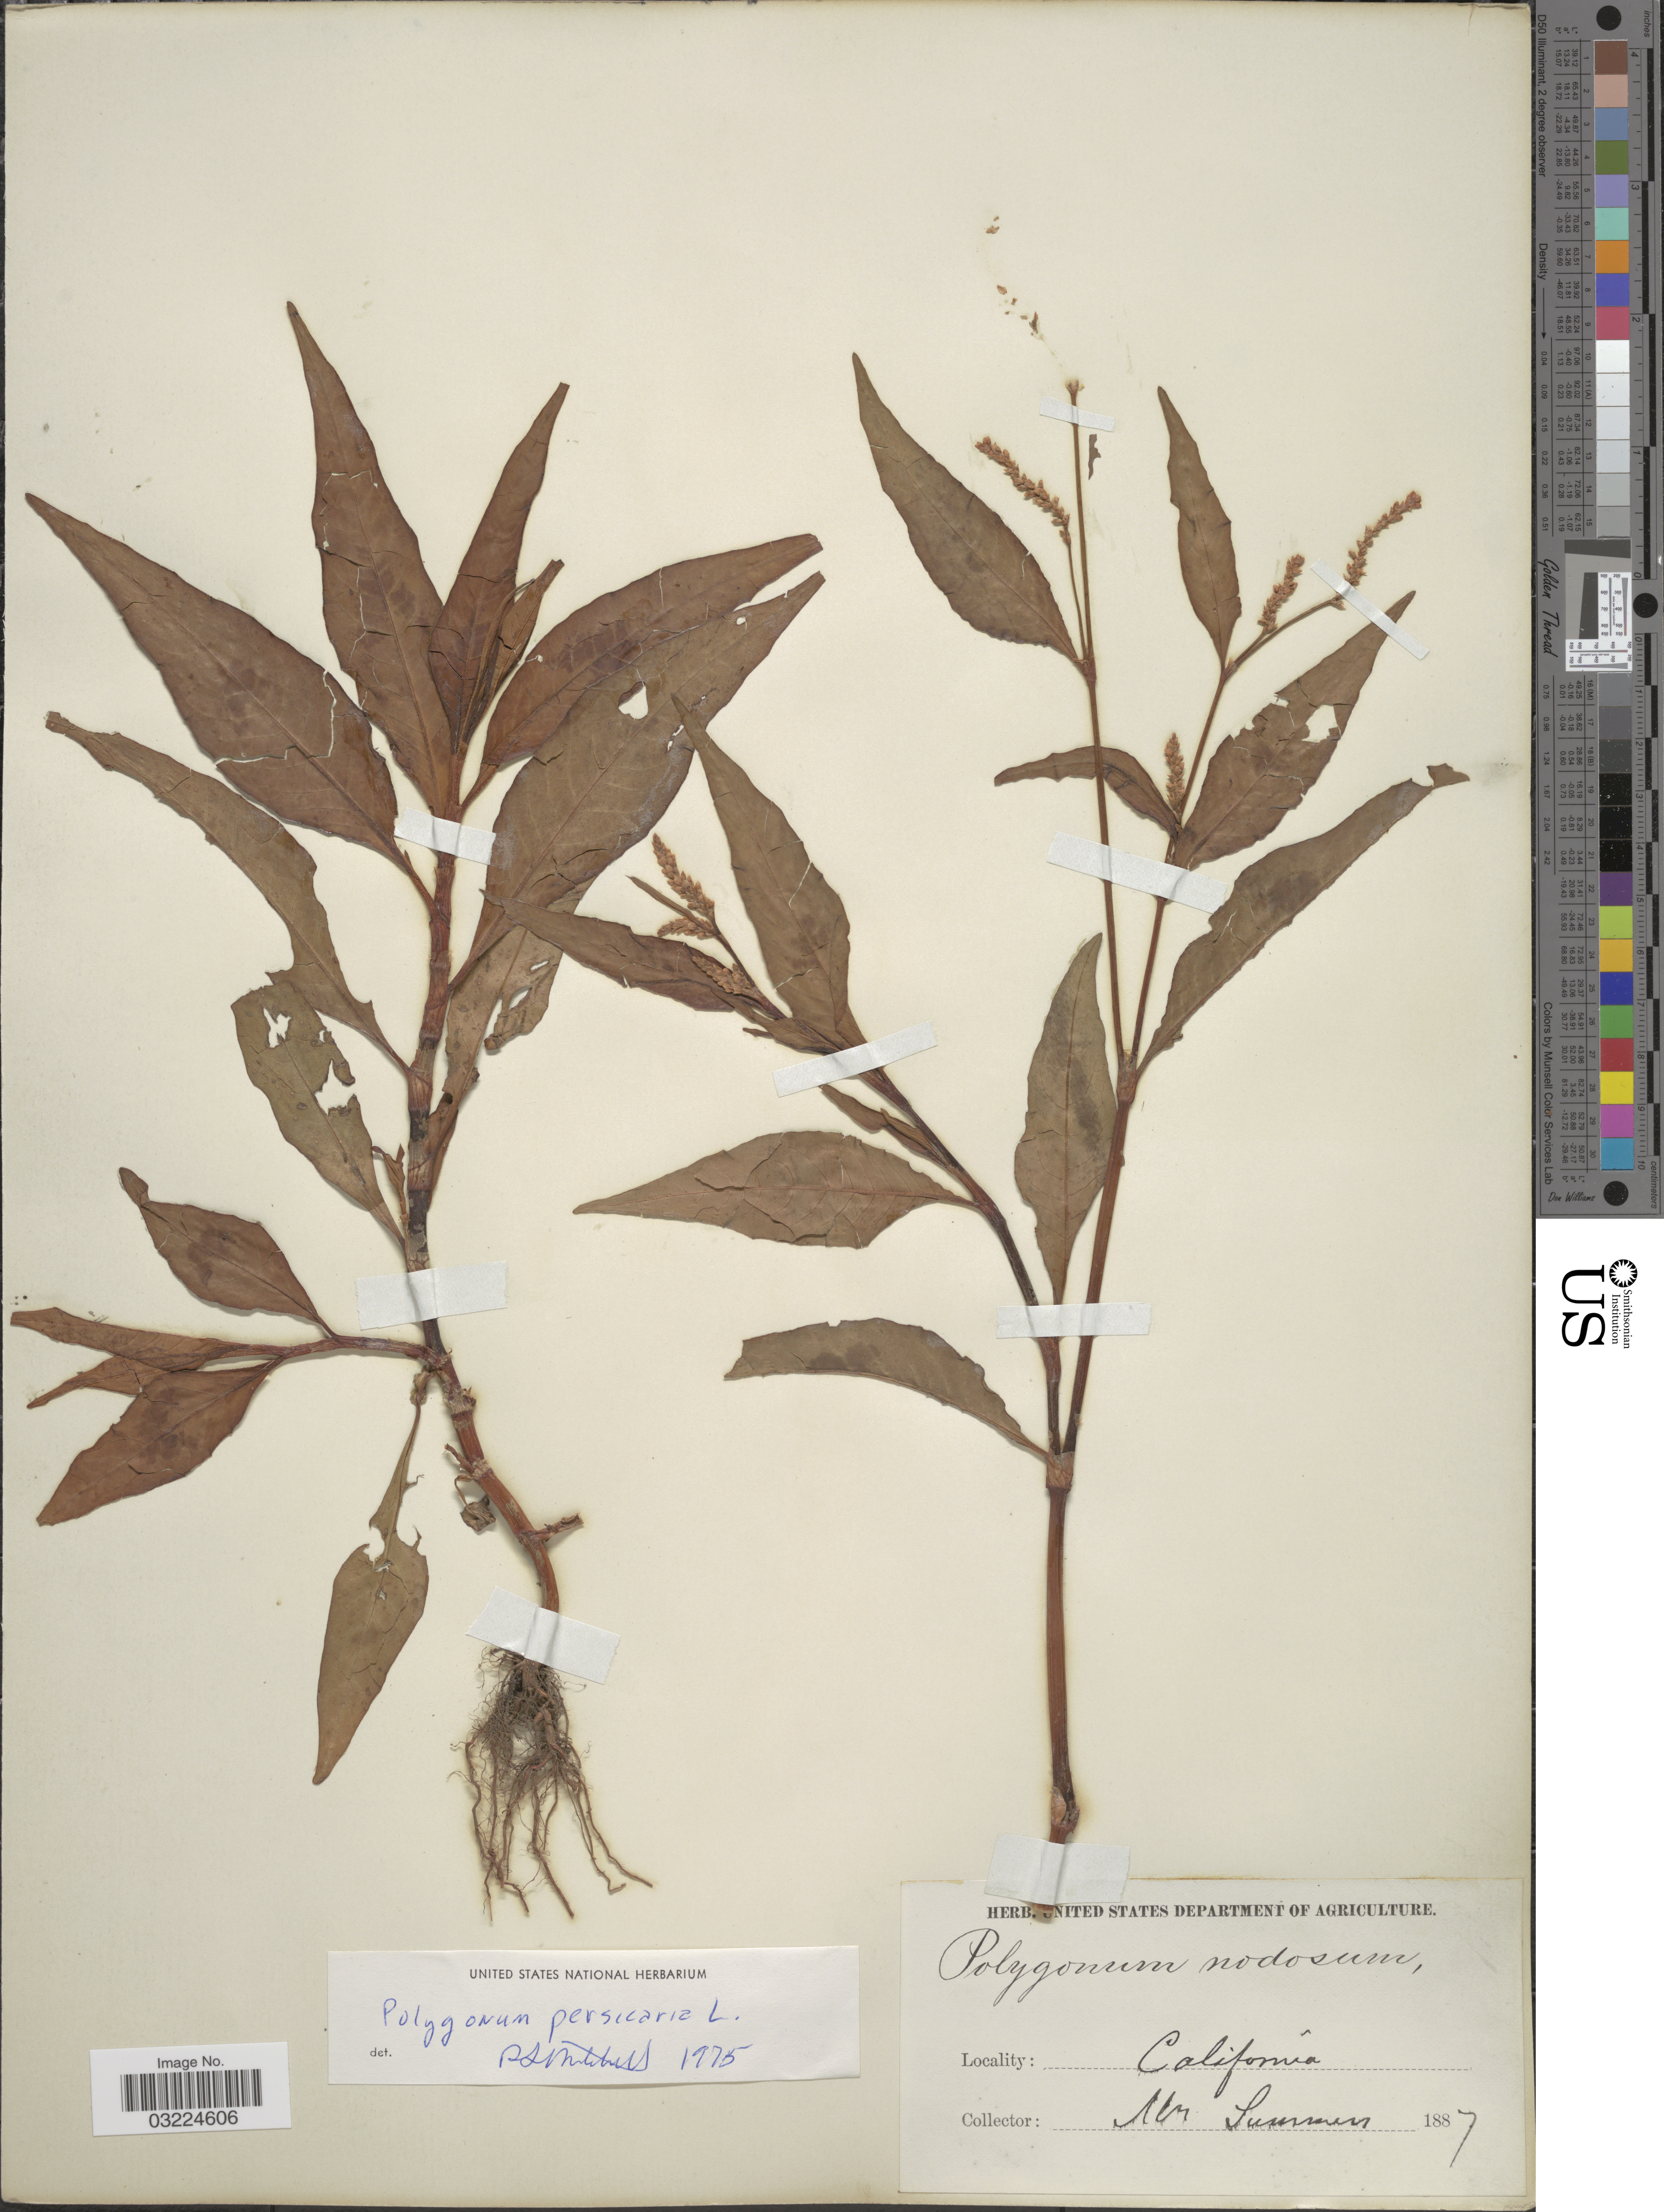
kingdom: Plantae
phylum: Tracheophyta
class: Magnoliopsida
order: Caryophyllales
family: Polygonaceae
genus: Persicaria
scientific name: Persicaria lapathifolia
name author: (L.) Delarbre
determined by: Atha, D. E.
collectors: Summers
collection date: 1887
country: United States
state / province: California